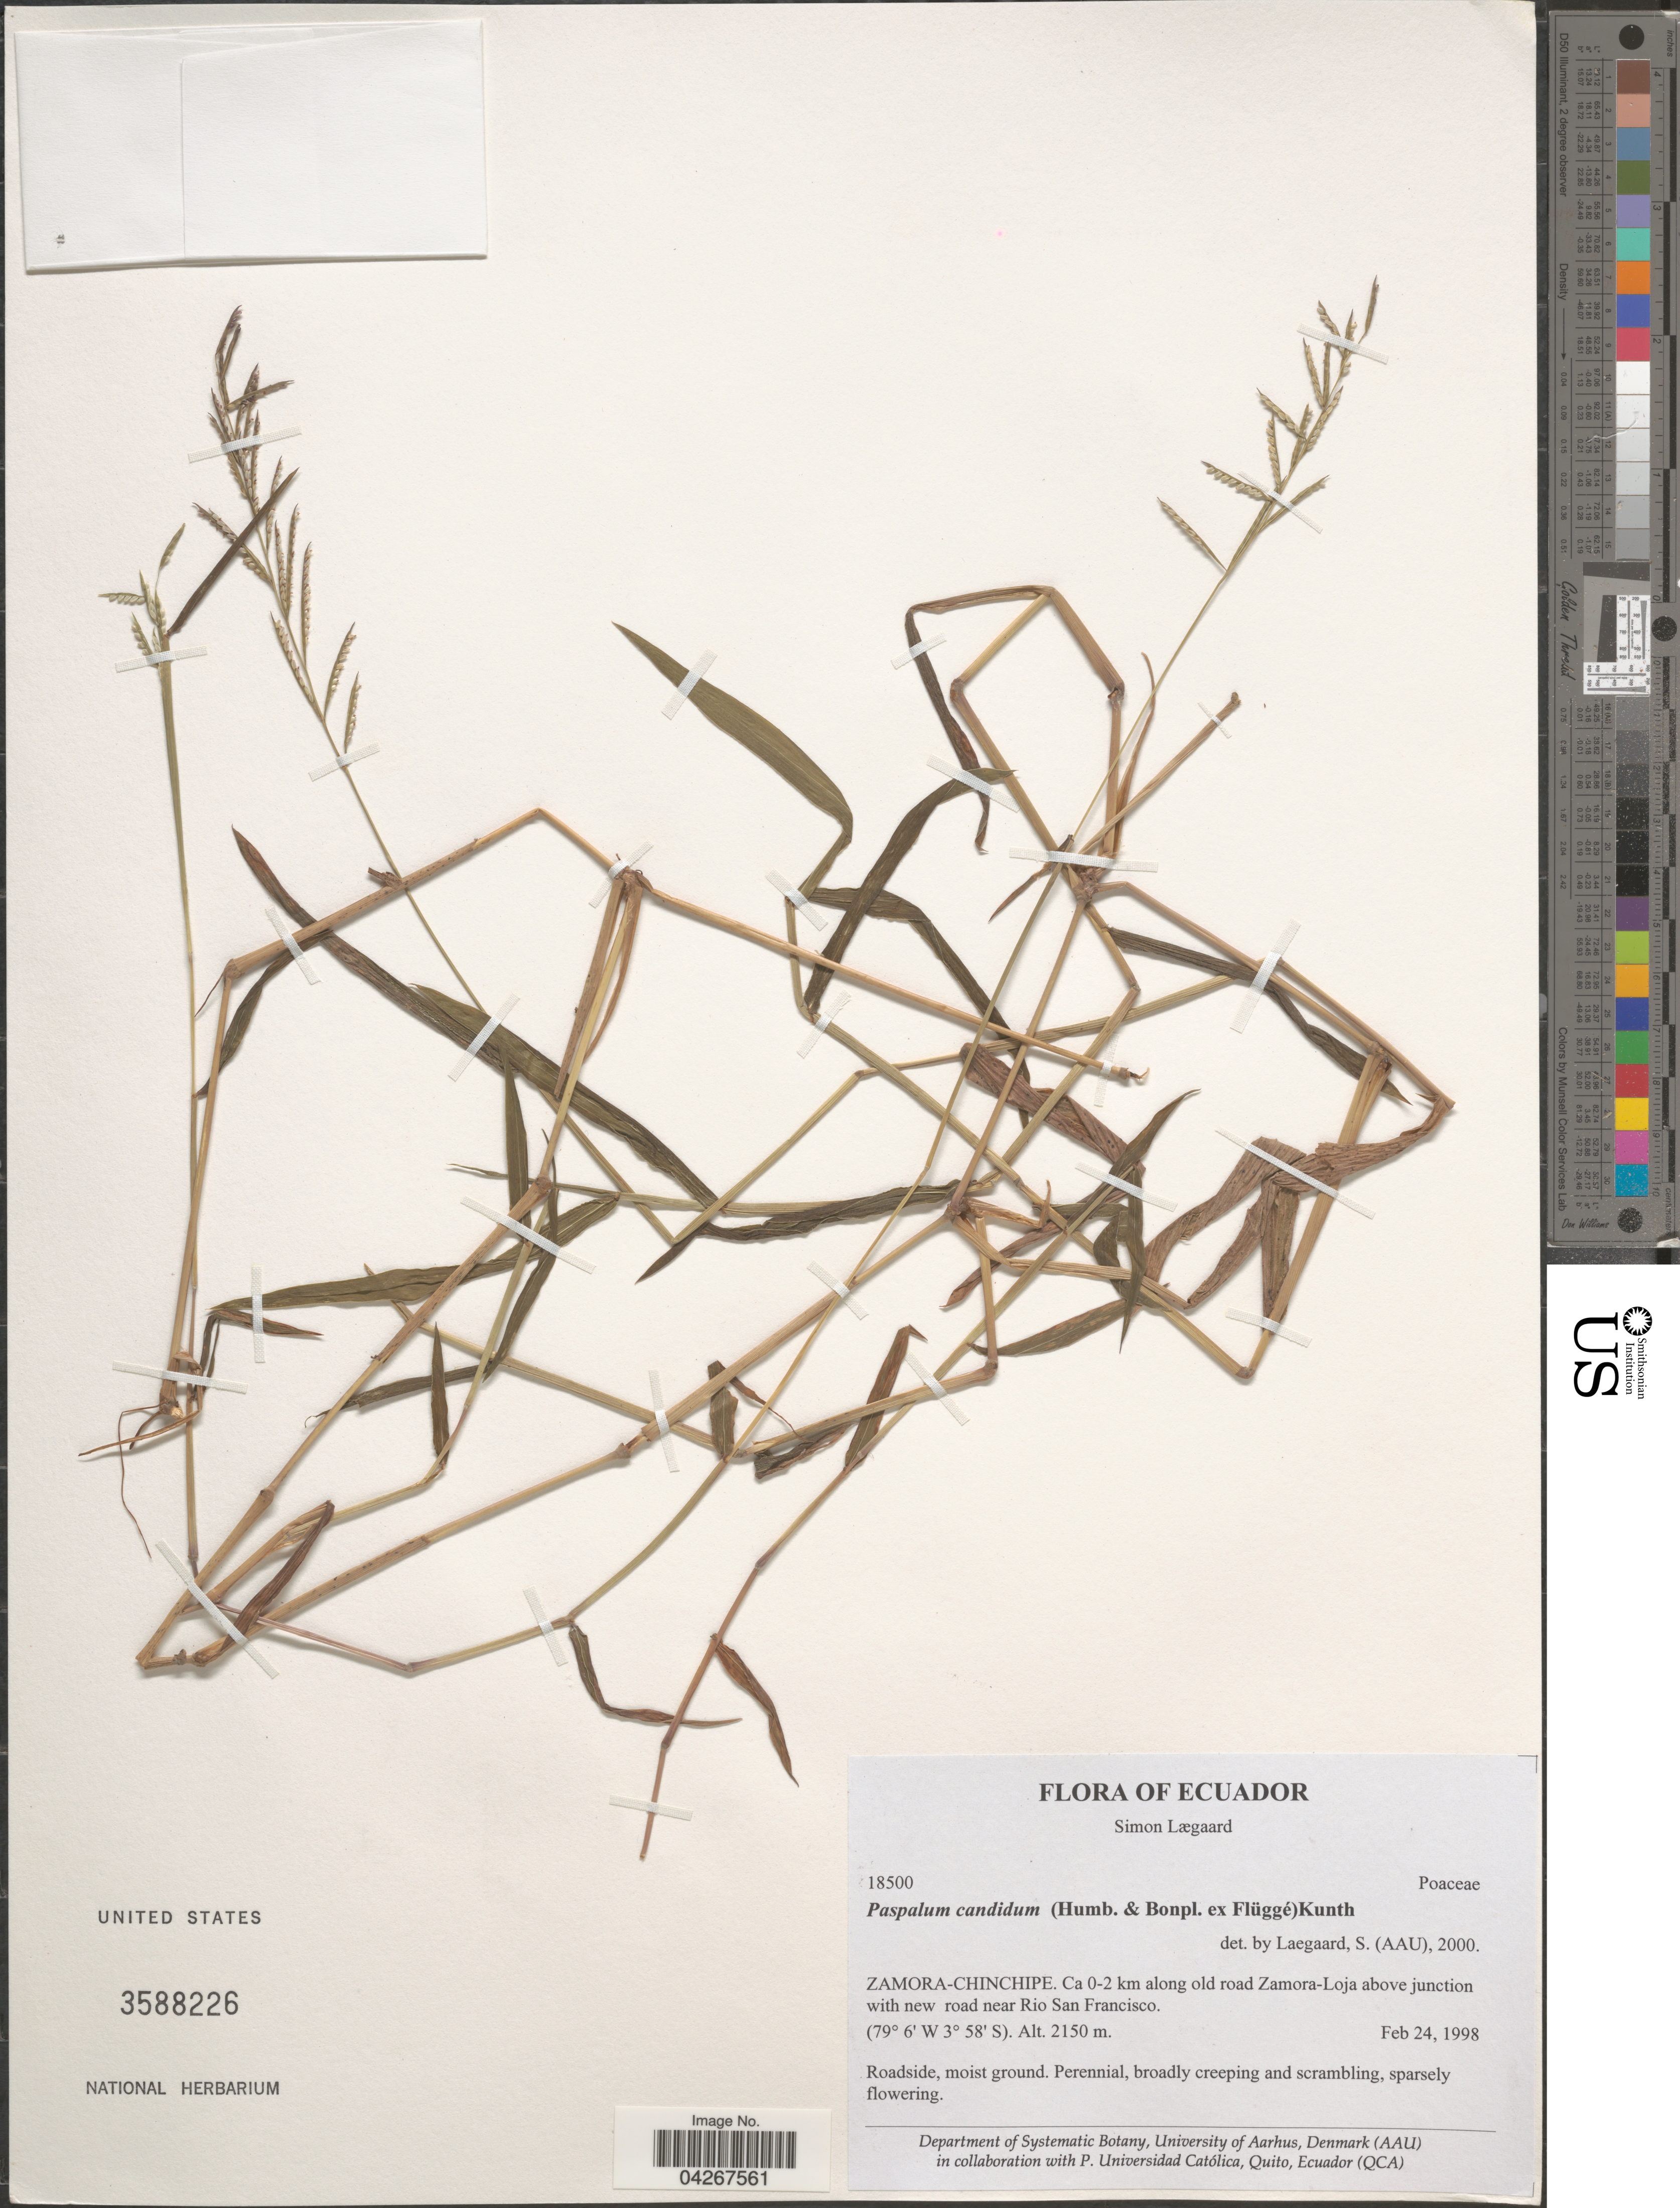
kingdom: Plantae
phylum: Tracheophyta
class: Liliopsida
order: Poales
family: Poaceae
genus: Paspalum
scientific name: Paspalum candidum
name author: (Humb. & Bonpl. ex Fleugge) Kunth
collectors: S. Lægaard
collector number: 18500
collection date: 1998-02-24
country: Ecuador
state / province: Zamora-Chinchipe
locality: Ca 0-2 km along old road Zamora-Loja above junction with new road near Rio San Francisco. Roadside, moist ground.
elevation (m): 2150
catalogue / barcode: US 3588226